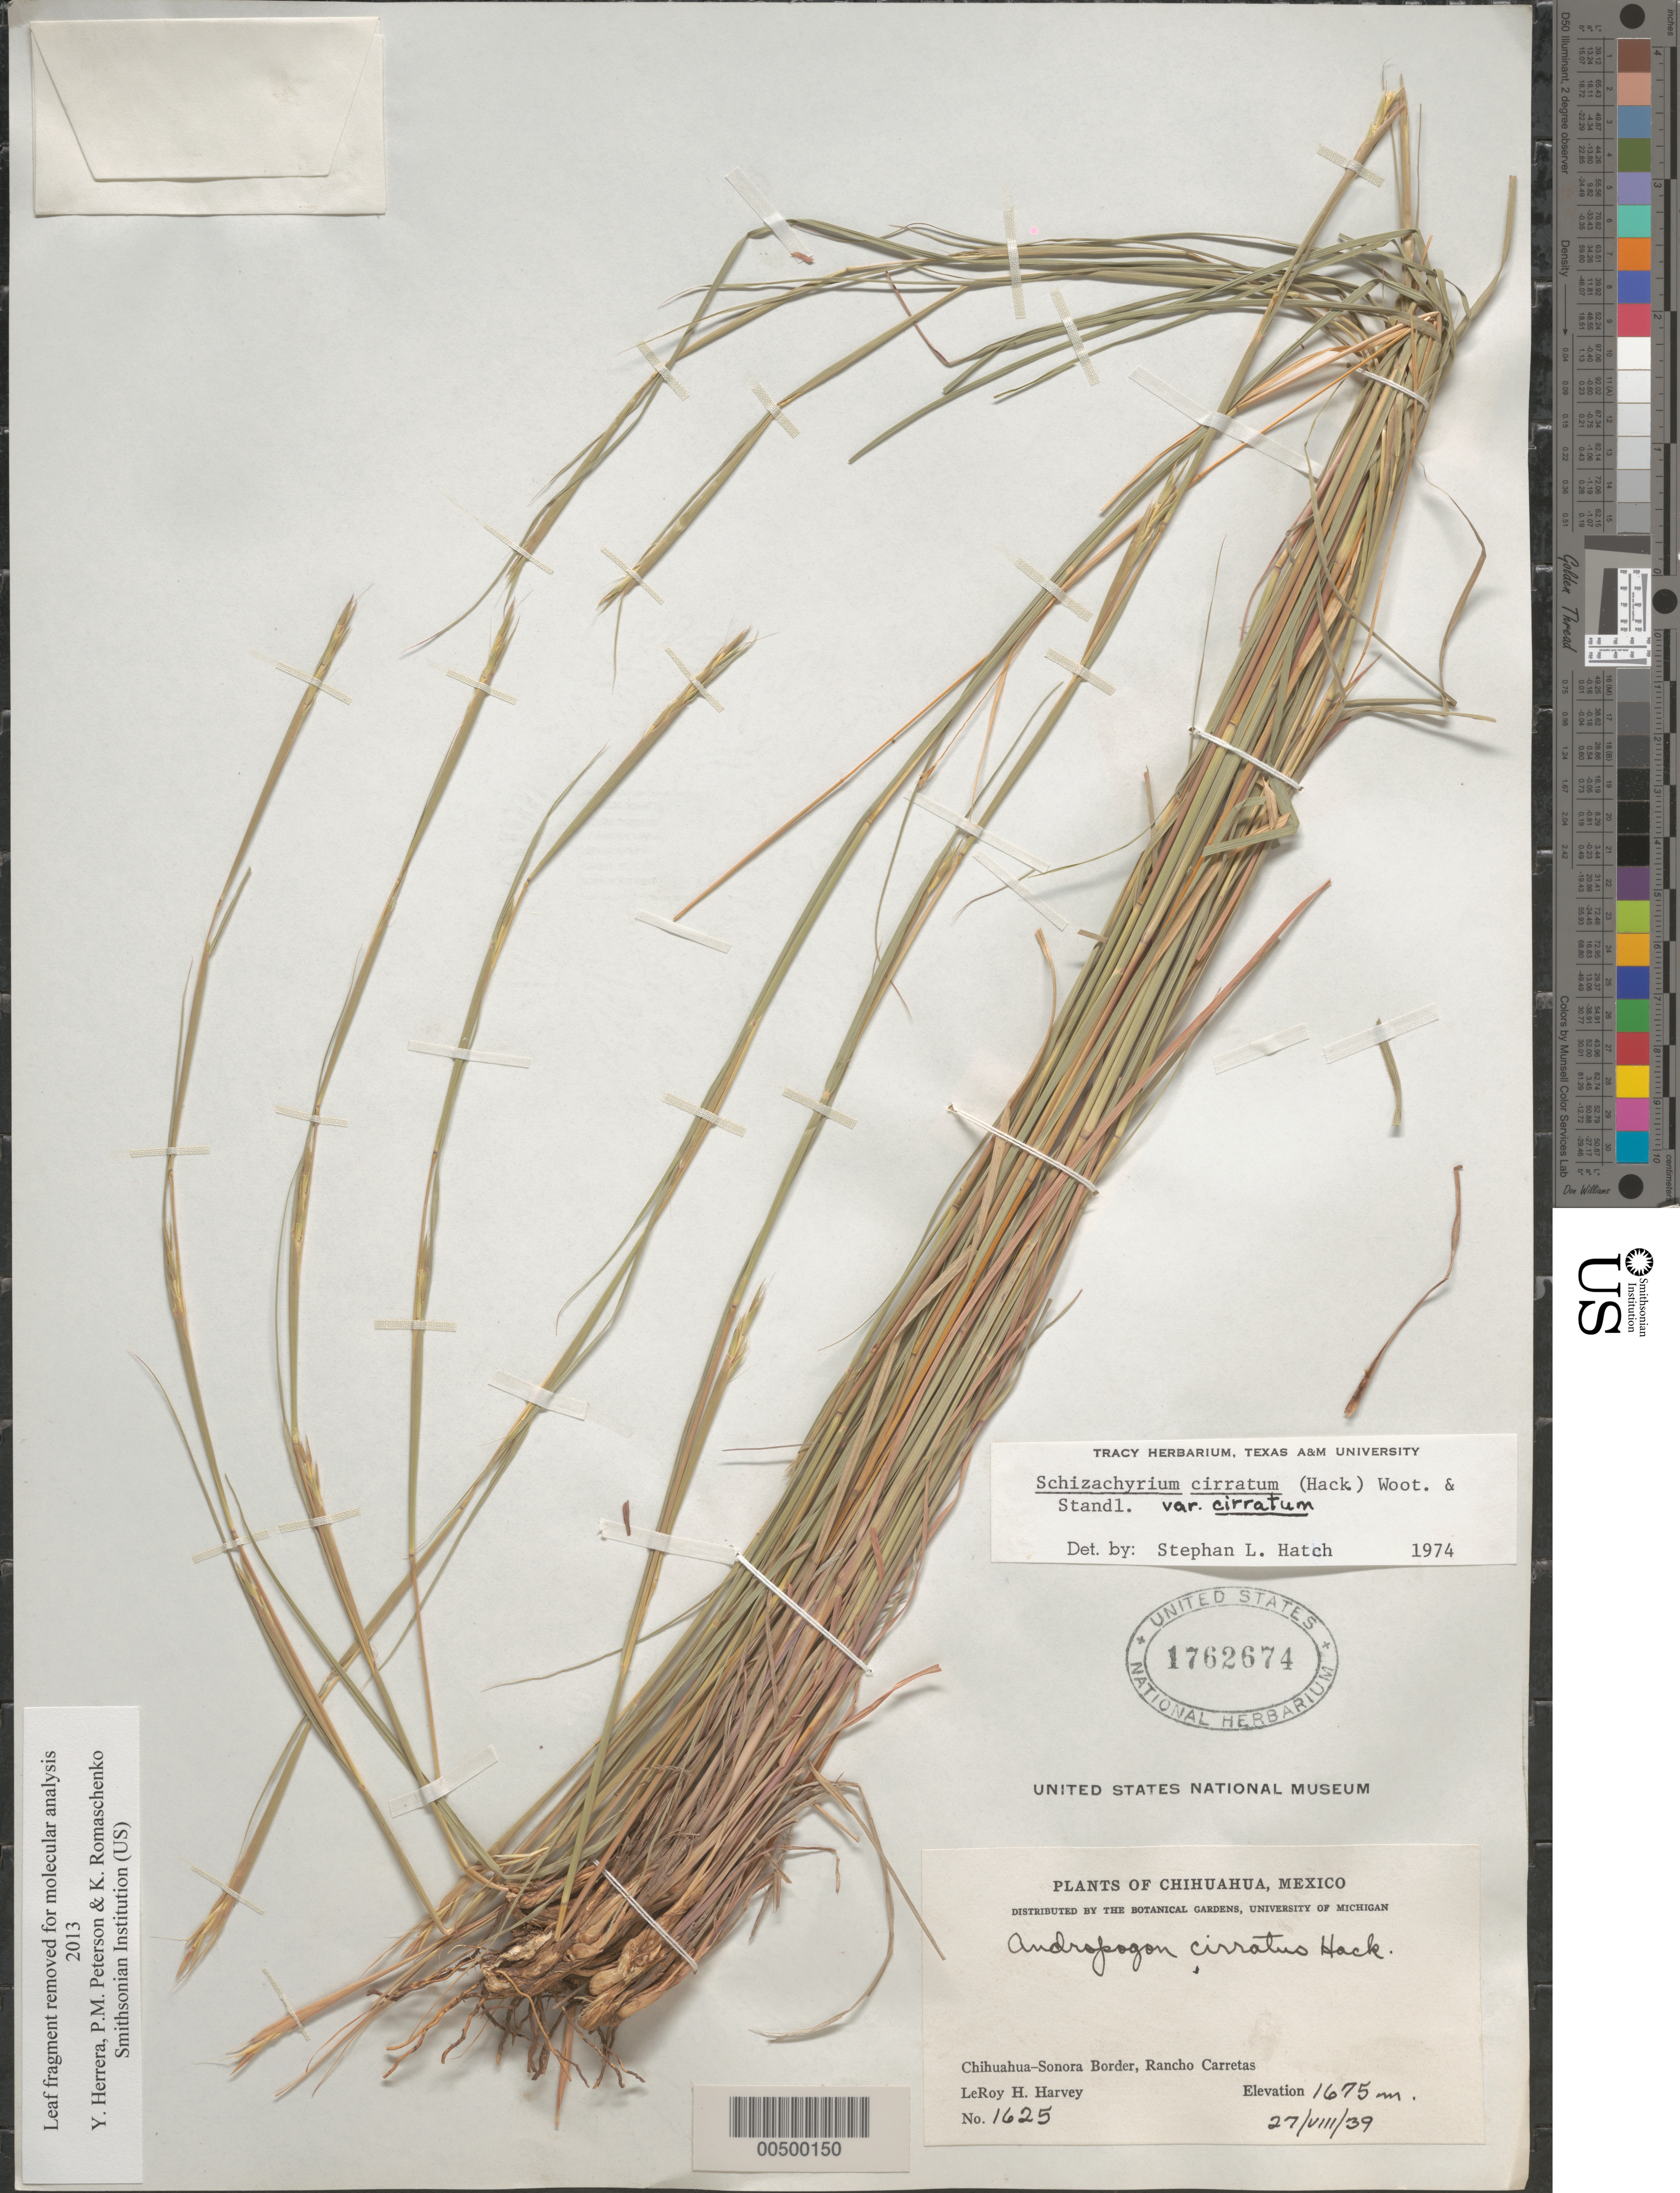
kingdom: Plantae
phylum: Tracheophyta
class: Liliopsida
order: Poales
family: Poaceae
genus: Schizachyrium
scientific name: Schizachyrium cirratum var. cirratum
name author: (Hack.) Wooton & Standl.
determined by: Hatch, S. L.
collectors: L. H. Harvey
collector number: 1625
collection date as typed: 27 Aug 1939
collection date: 1939-08-27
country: Mexico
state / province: Chihuahua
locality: Chihuahua-Sonora Border, Rancho Carretas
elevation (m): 1675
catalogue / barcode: US 1762674